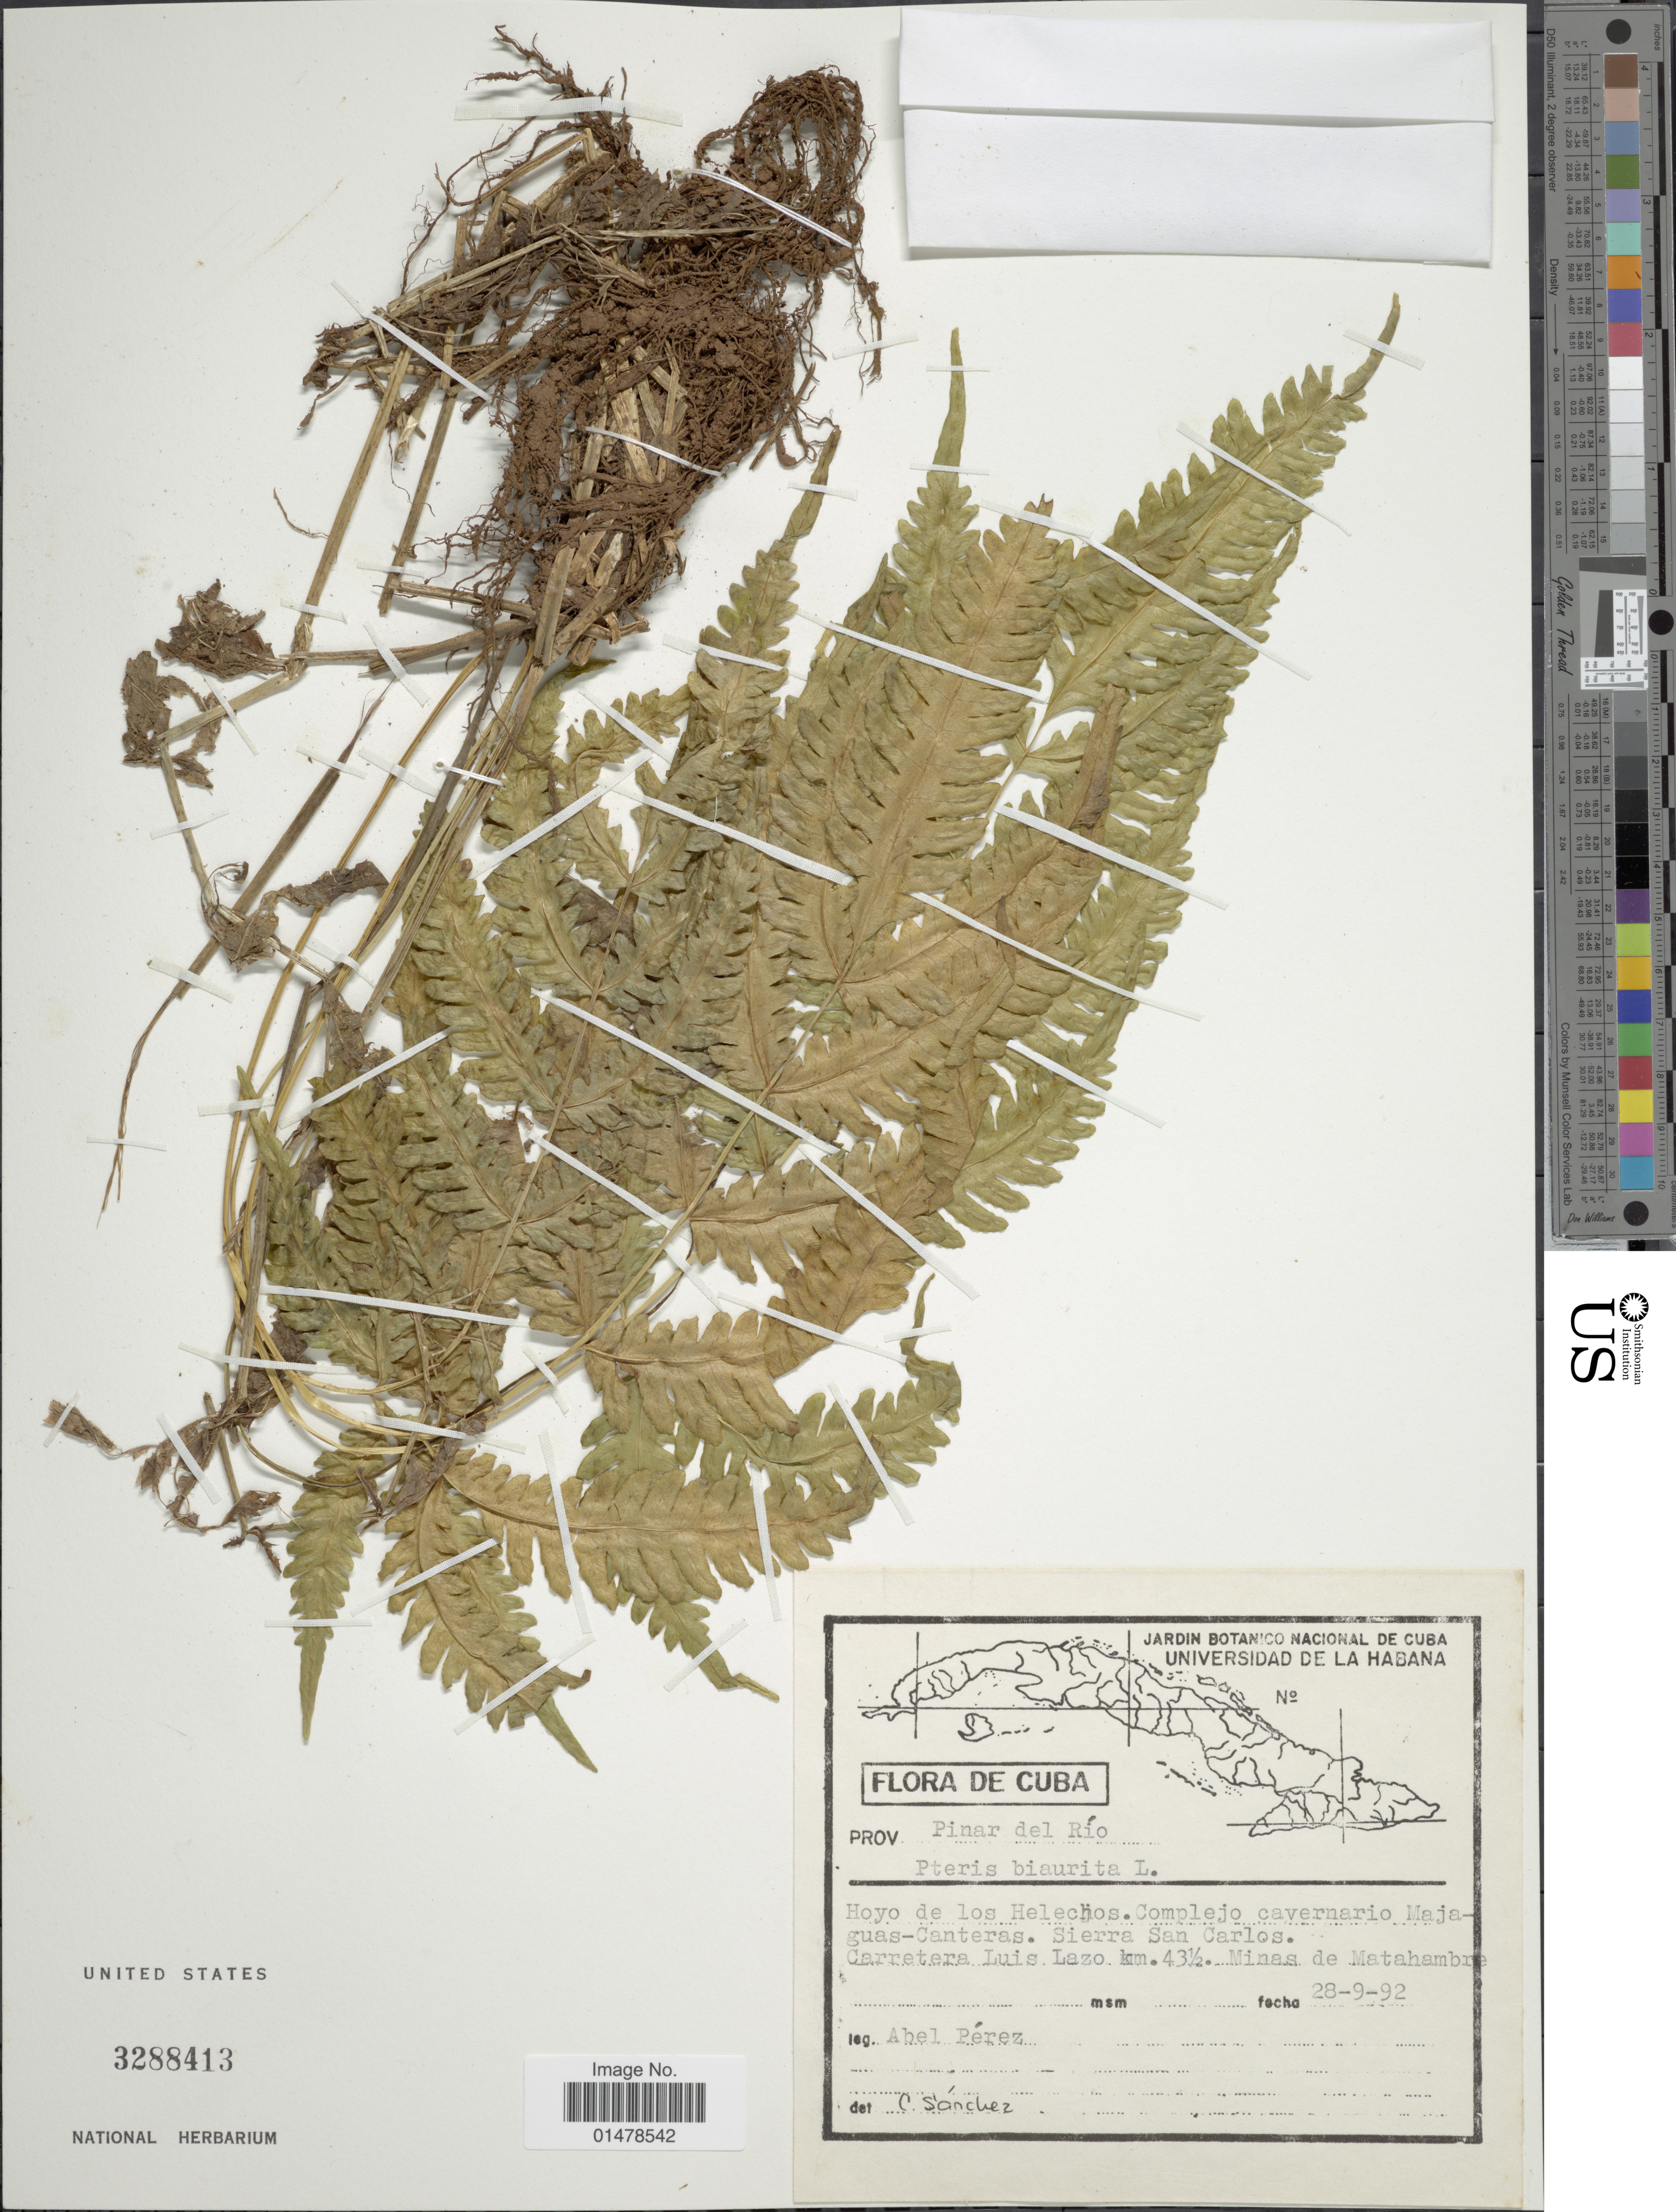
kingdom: Plantae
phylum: Tracheophyta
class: Polypodiopsida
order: Polypodiales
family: Pteridaceae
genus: Pteris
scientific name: Pteris biaurita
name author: L.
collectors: A. Pérez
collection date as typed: Transcribed d/m/y: 28/9/92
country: Cuba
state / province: Pinar del Río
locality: Hoyo de los Helecho. Complejo cavernario Majaguas-Canteras. Sierra San Carlos. Carretera Luis Lazo km. 43½. Minas de Matahambre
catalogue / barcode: US 3288413